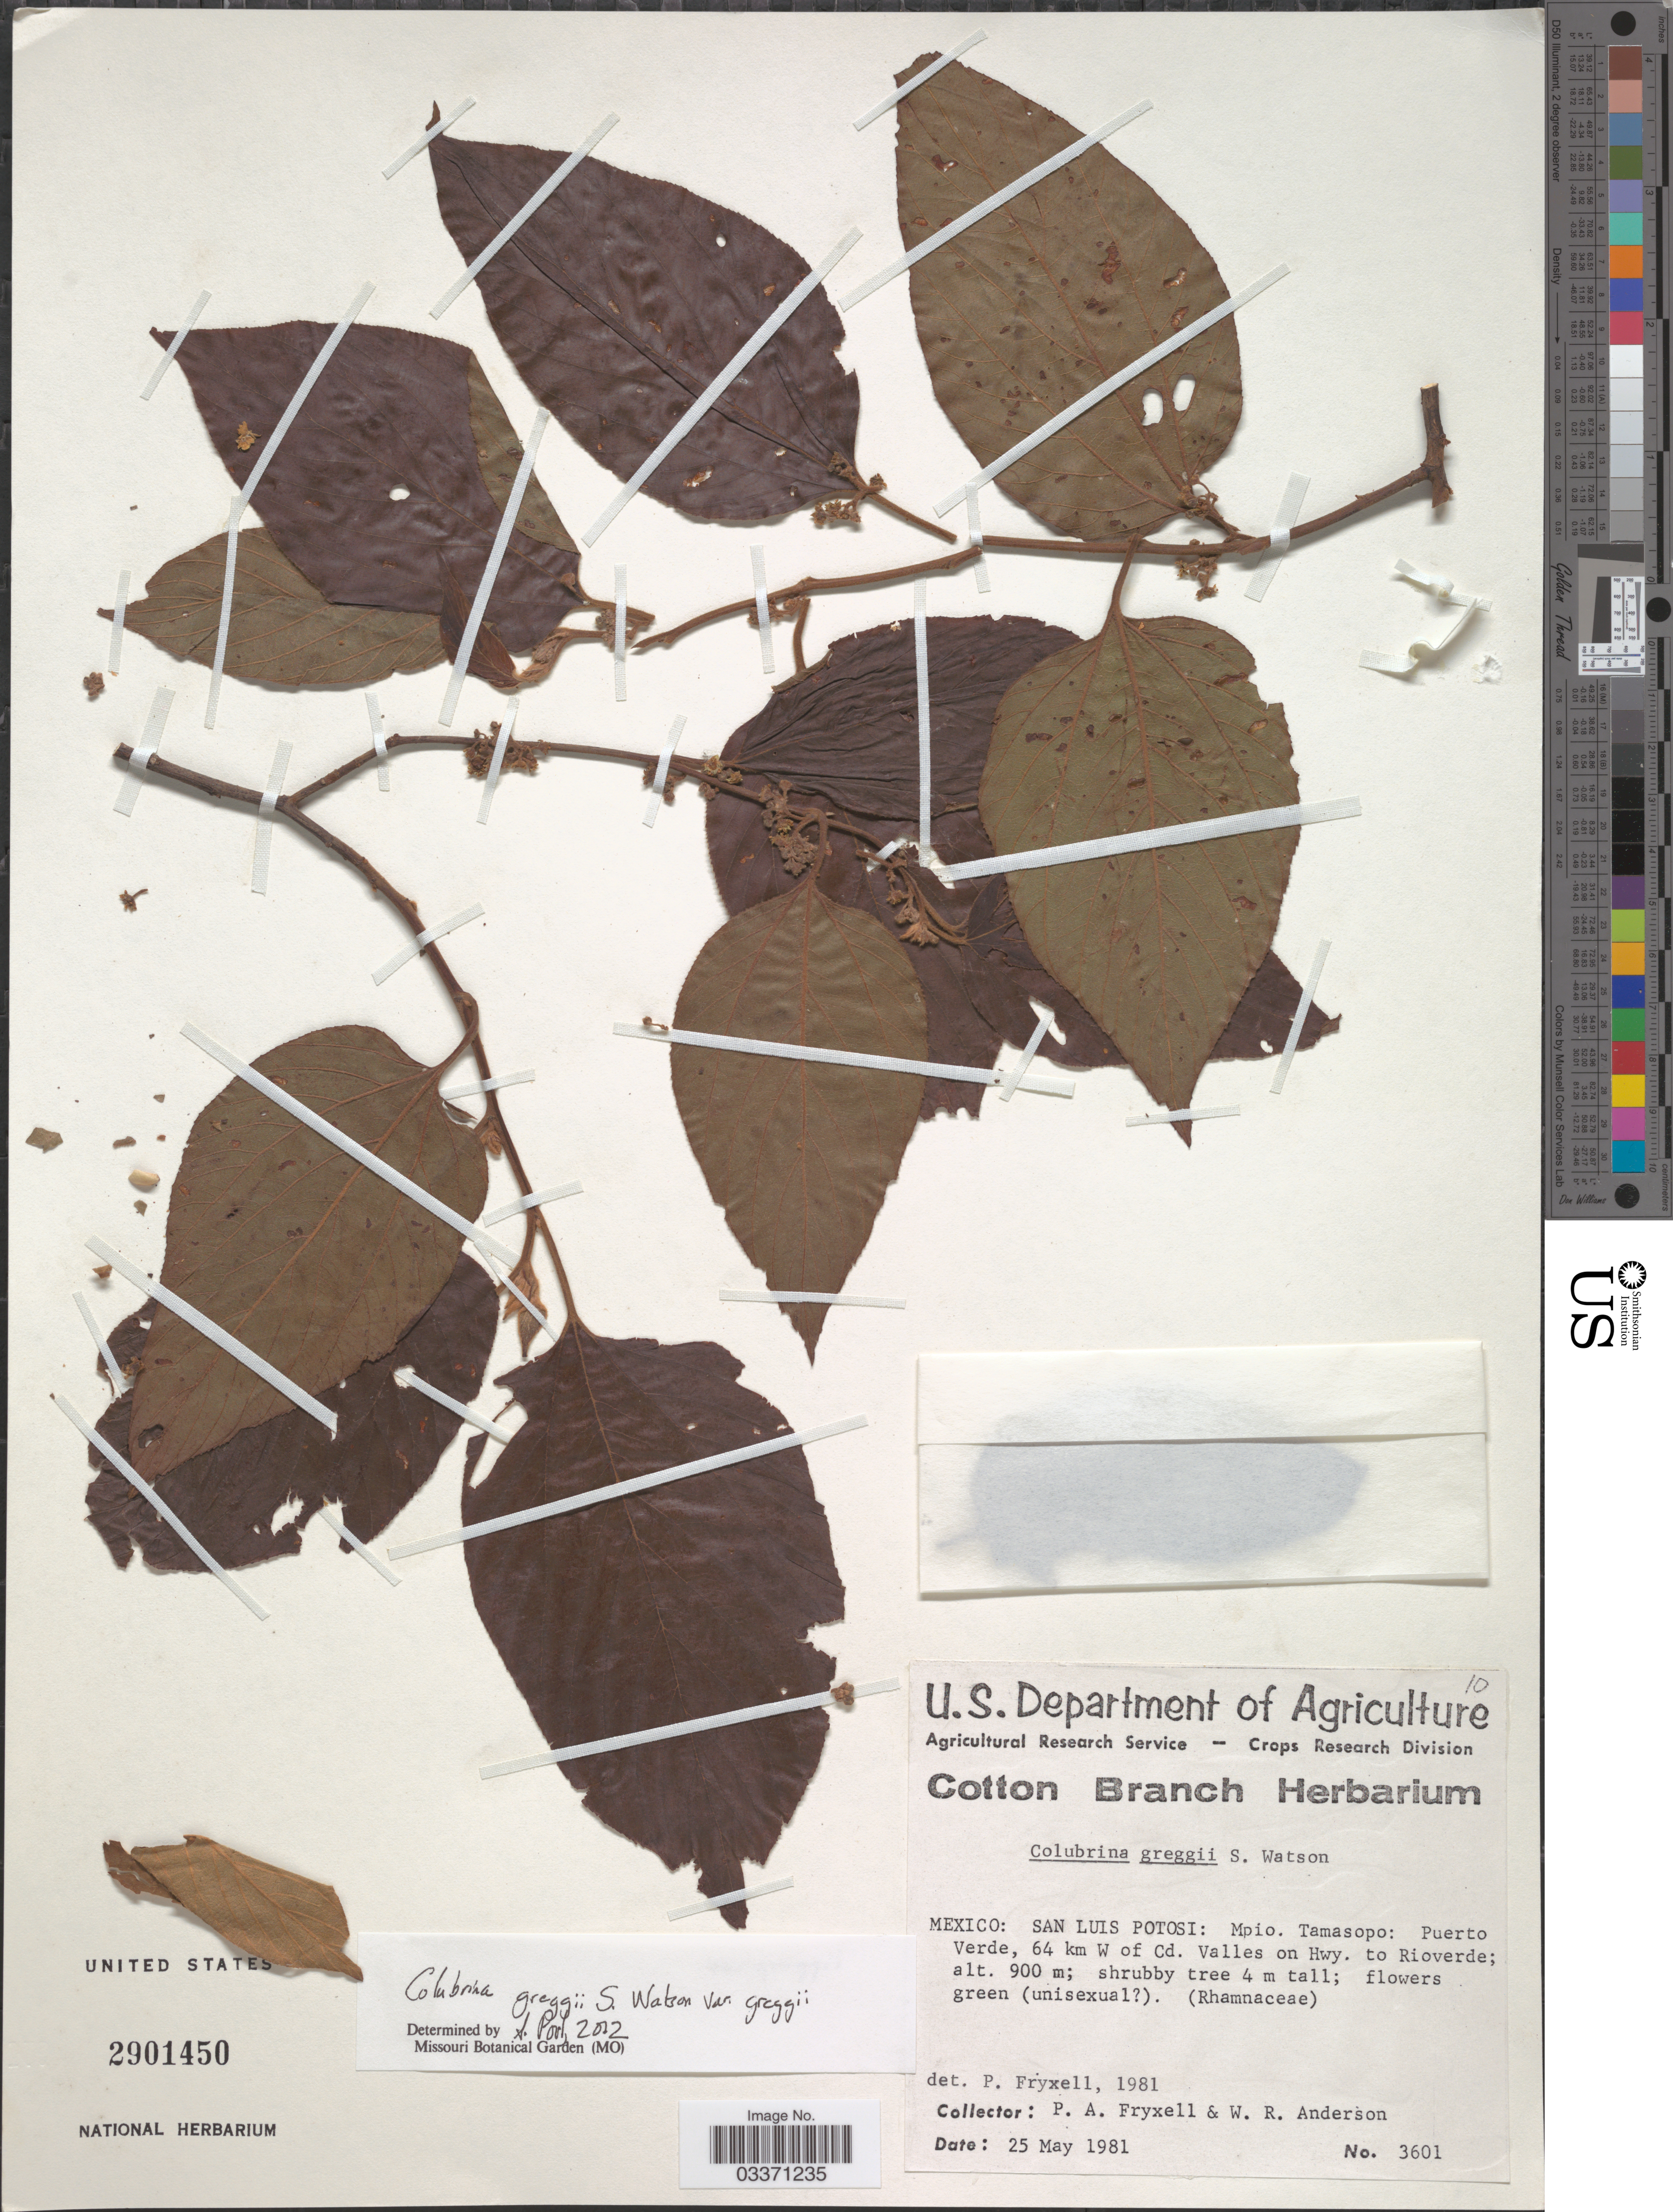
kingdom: Plantae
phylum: Tracheophyta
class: Magnoliopsida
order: Rosales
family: Rhamnaceae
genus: Colubrina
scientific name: Colubrina greggii var. greggii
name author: S. Watson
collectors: P. A. Fryxell & W. Anderson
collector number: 3601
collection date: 1981-05-25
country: Mexico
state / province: San Luis Potosí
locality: Mpio. Tamasopo: Puerto Verde, 64 km W of Cd. Valles on Hwy. to Rioverde.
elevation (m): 900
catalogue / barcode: US 2901450